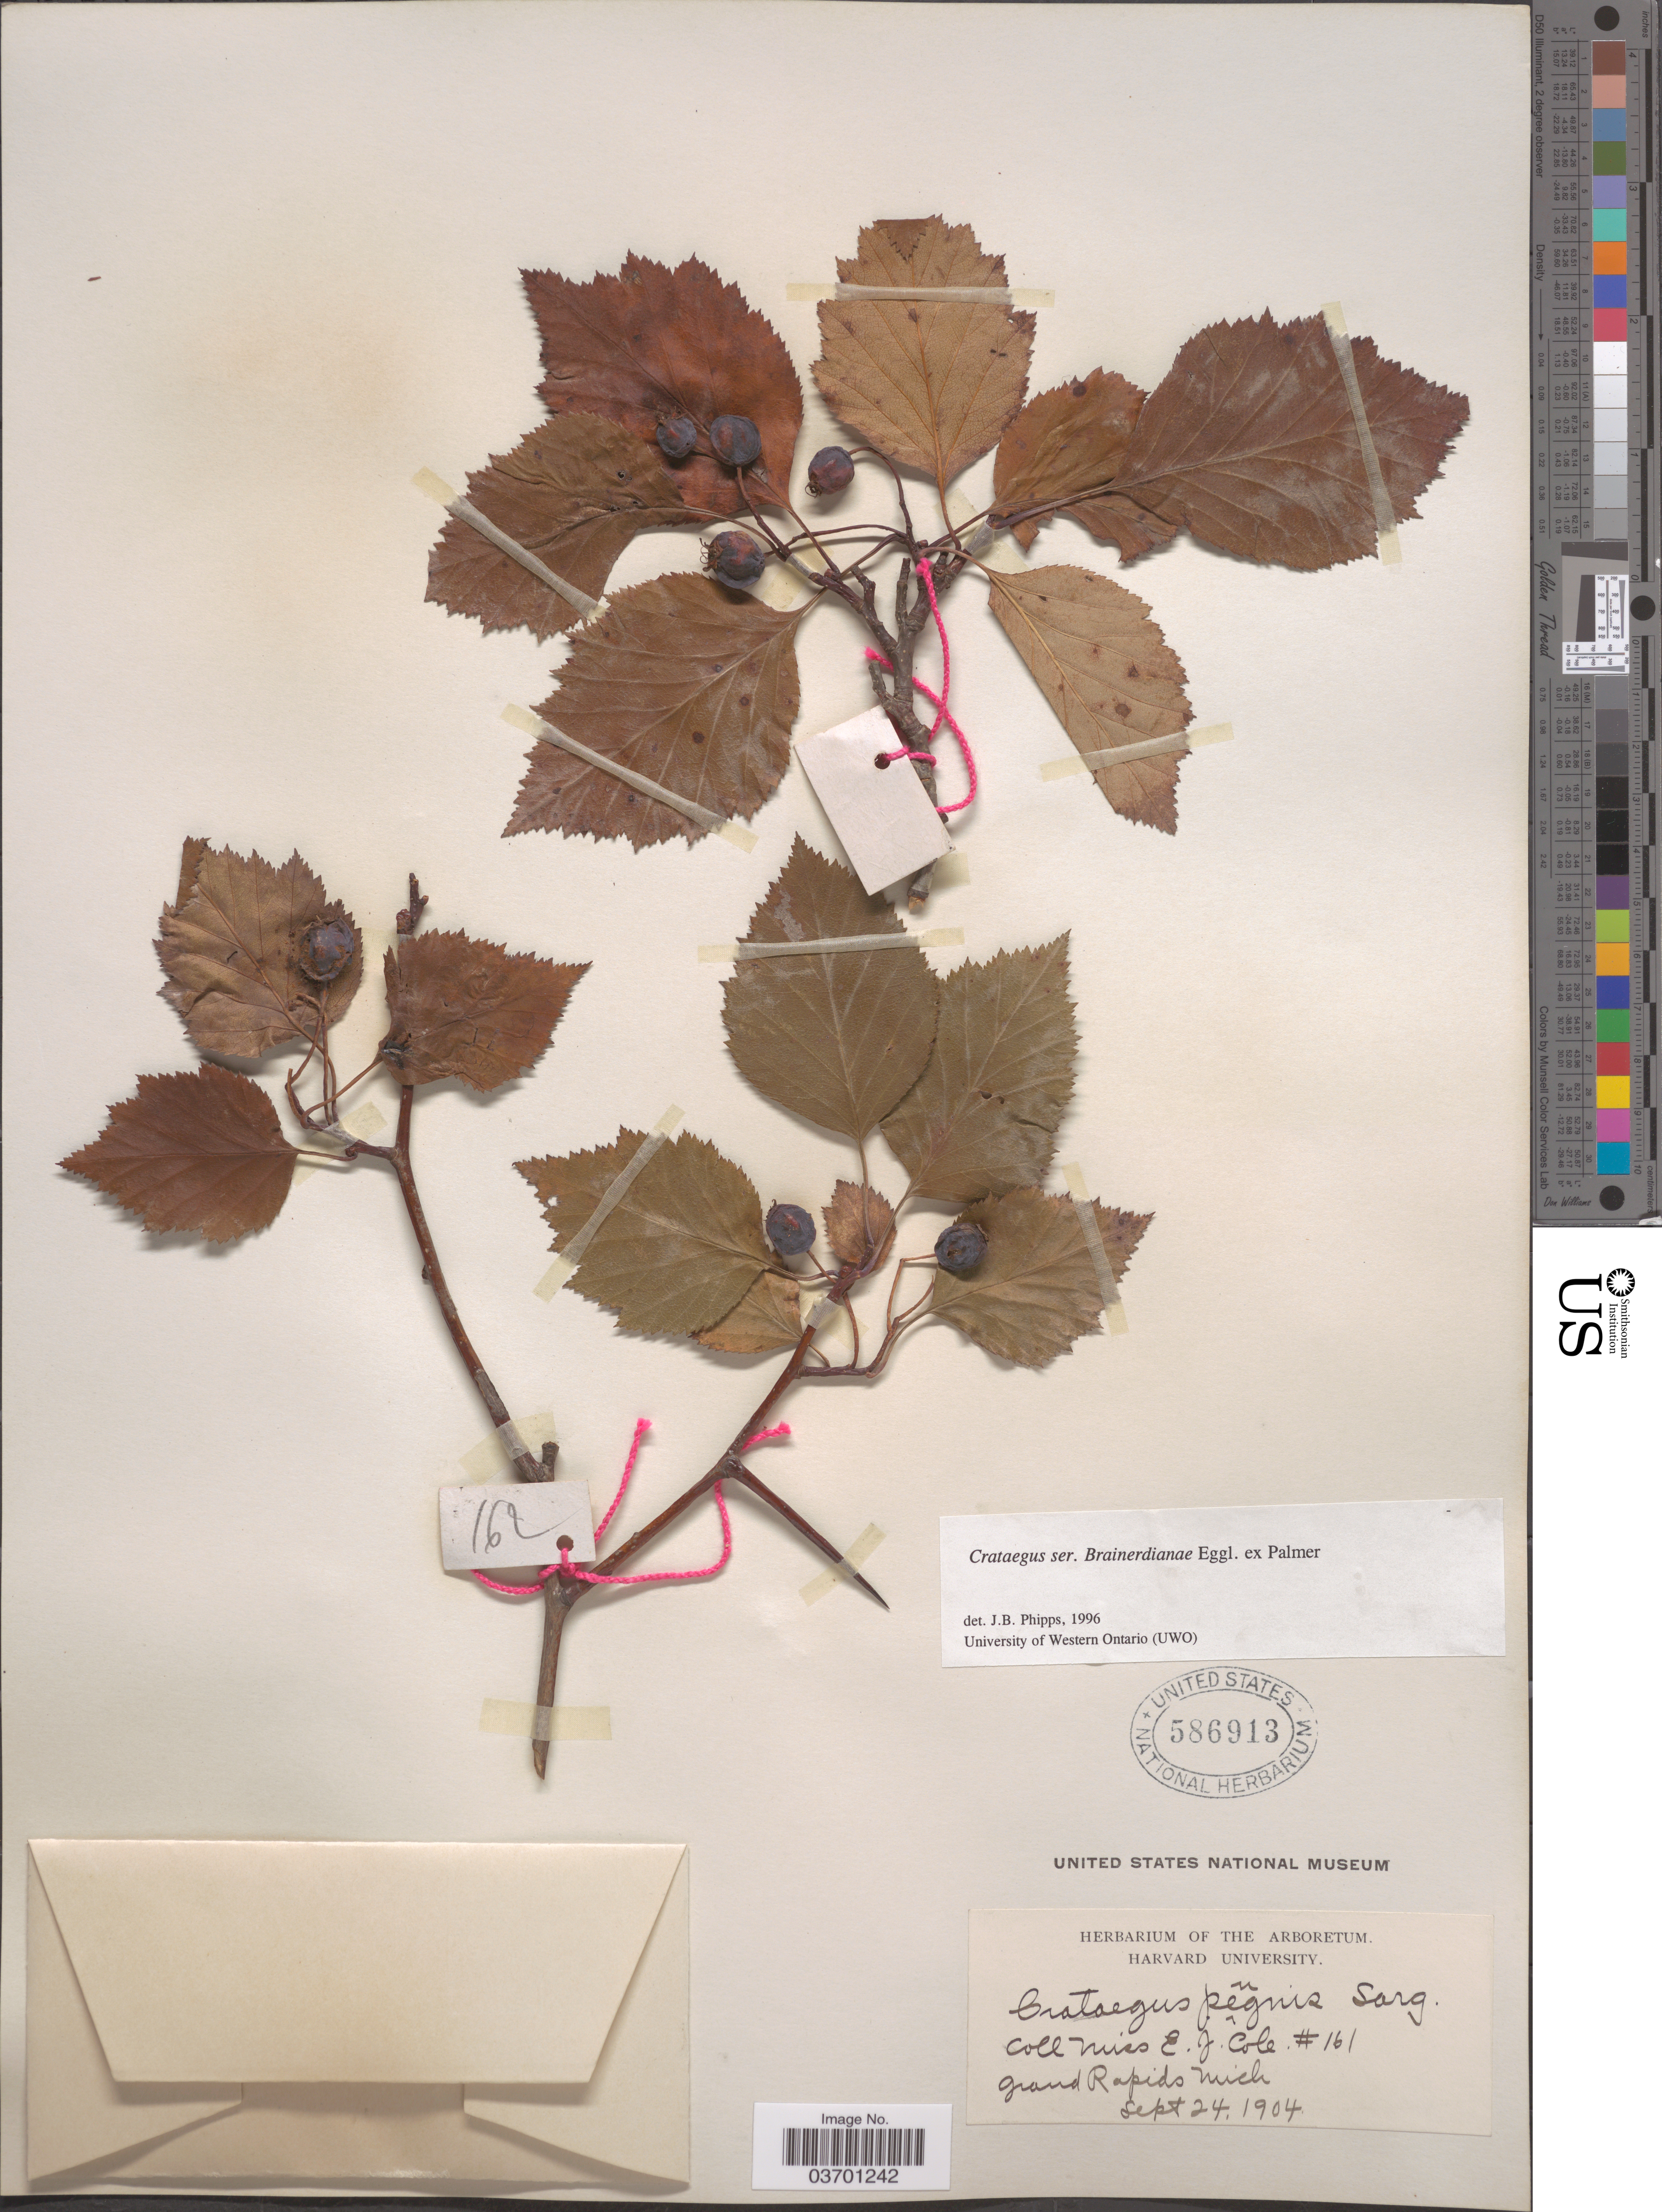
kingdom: Plantae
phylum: Tracheophyta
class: Magnoliopsida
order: Rosales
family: Rosaceae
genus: Crataegus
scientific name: Crataegus pinguis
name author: Sarg.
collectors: E. Cole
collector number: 161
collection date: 1904-09-24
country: United States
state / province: Michigan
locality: Grand Rapids.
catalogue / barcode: US 586913